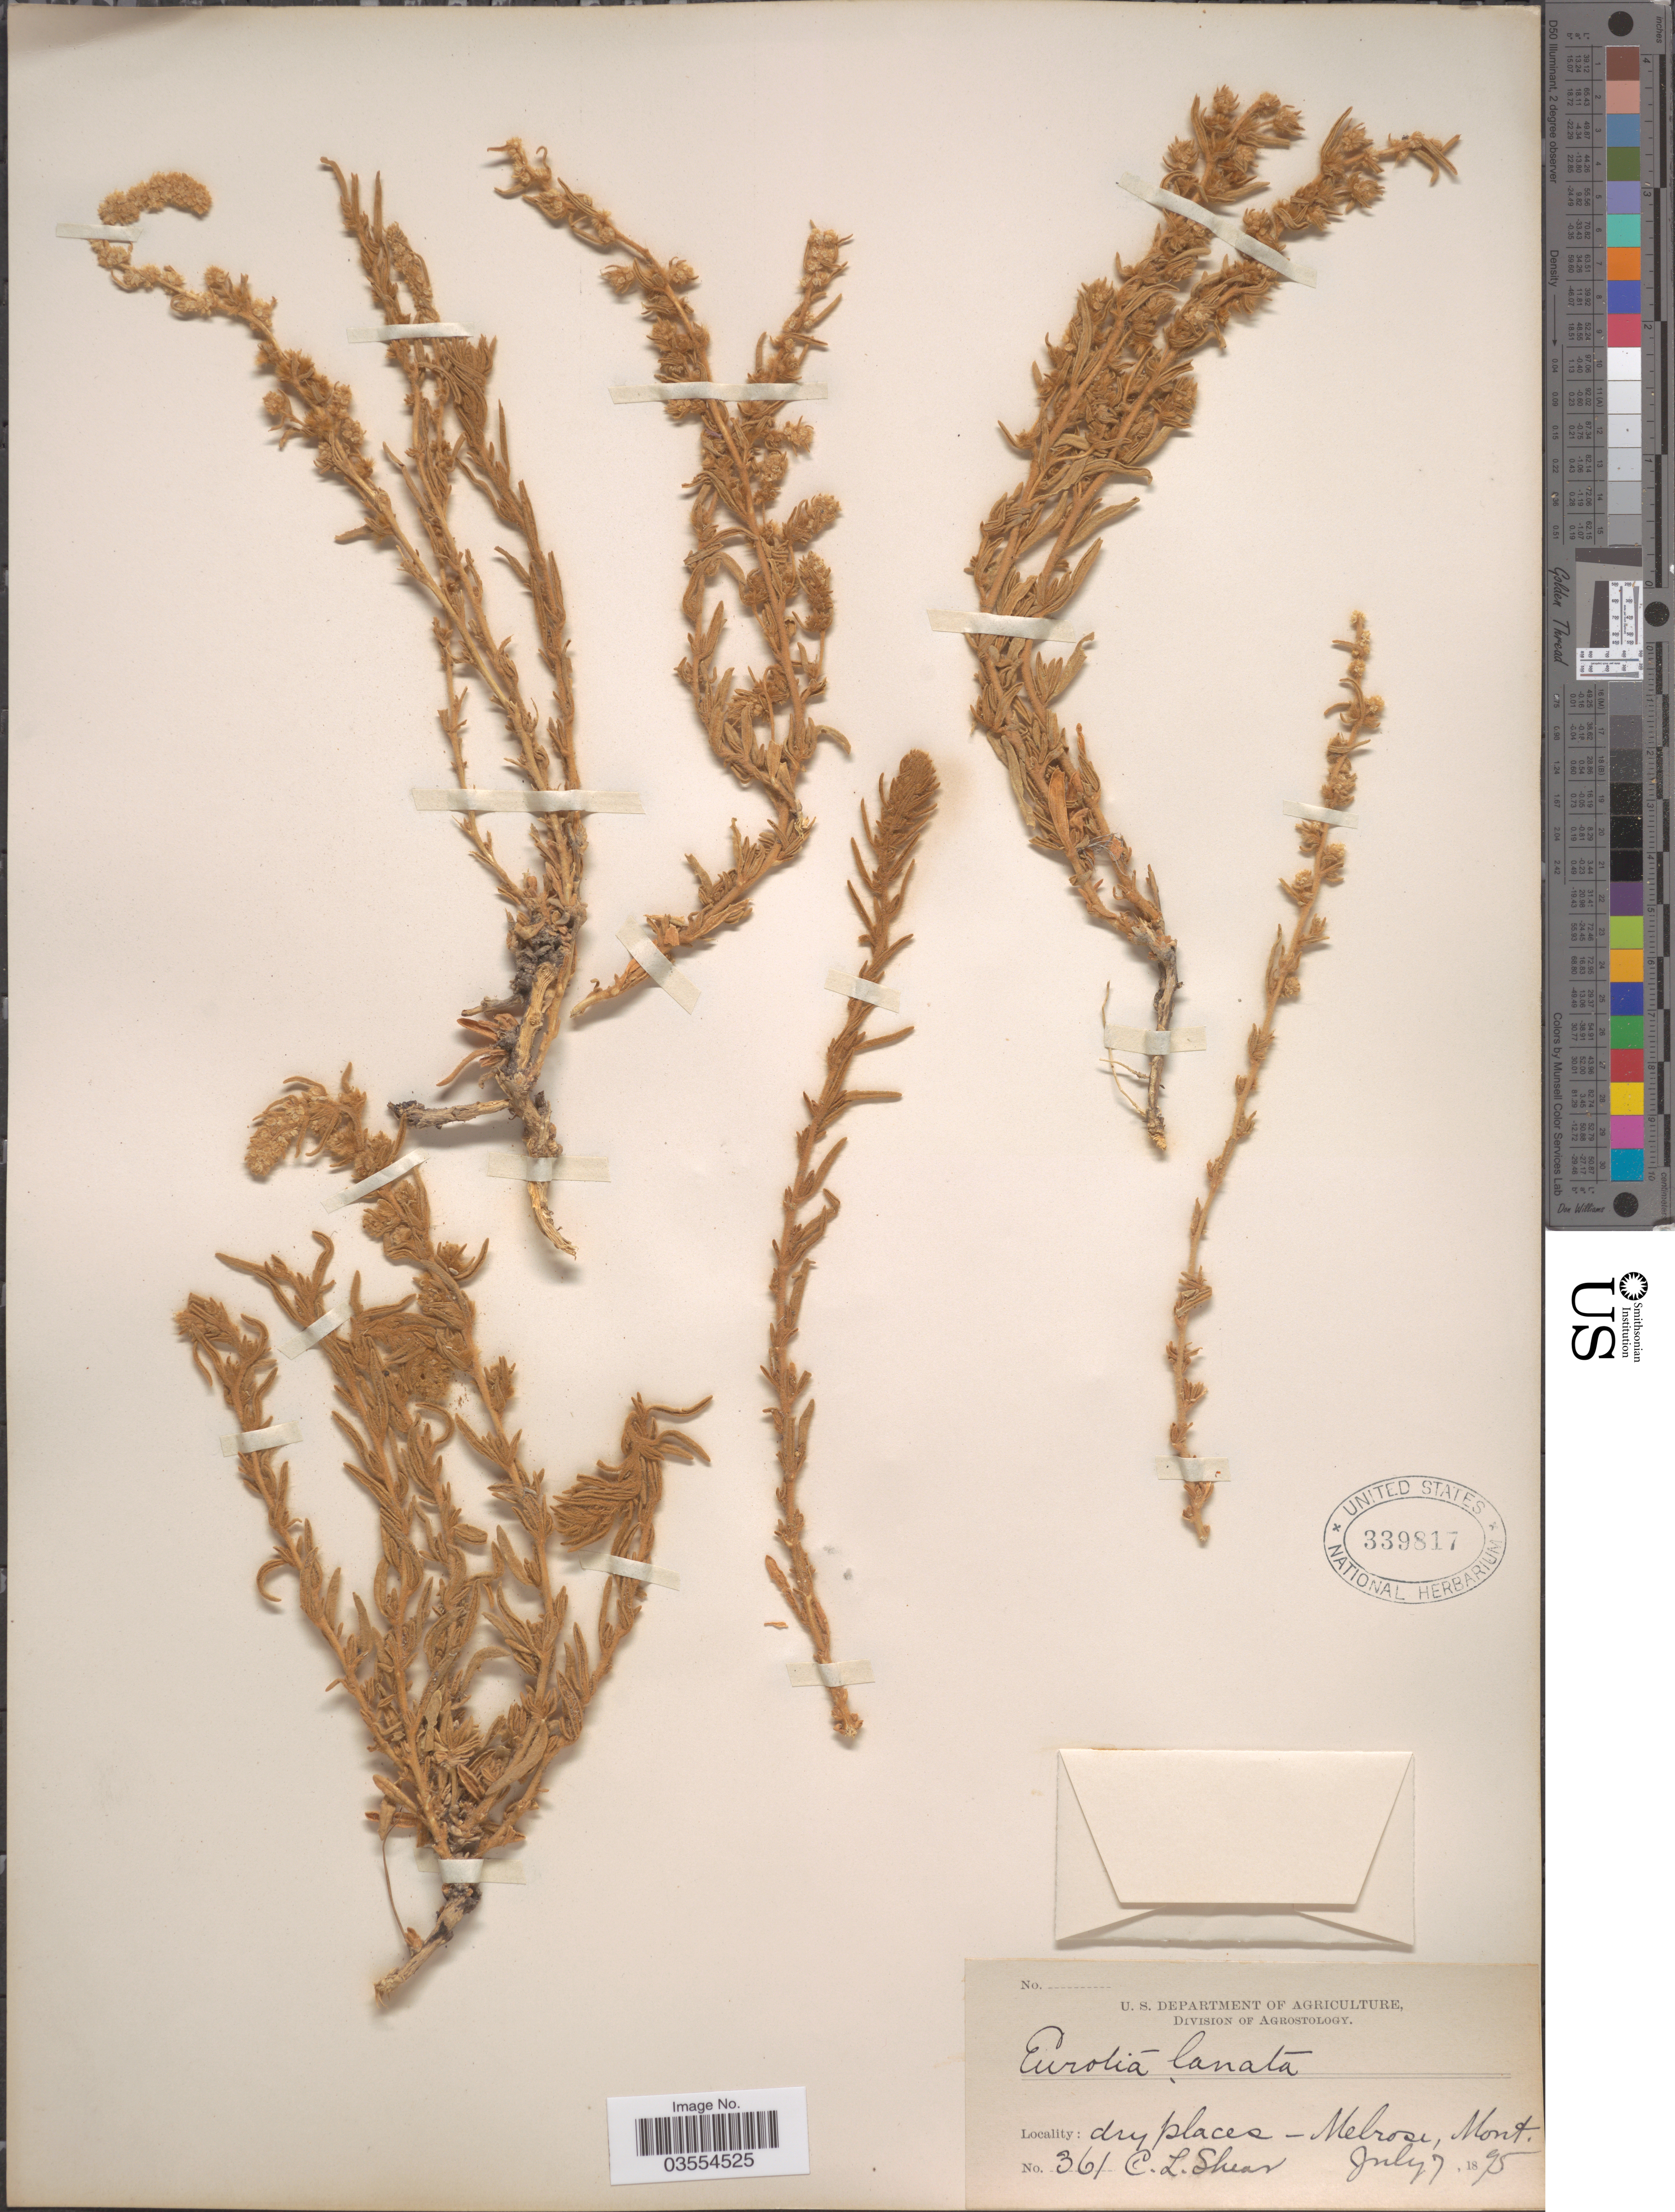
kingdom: Plantae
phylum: Tracheophyta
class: Magnoliopsida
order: Caryophyllales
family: Amaranthaceae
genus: Krascheninnikovia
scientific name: Krascheninnikovia lanata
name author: (Pursh) A. Meeuse & A.Smit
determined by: U.S. National Herbarium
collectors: C. L. Shear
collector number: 361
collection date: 1895-07-07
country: United States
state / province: Montana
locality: Melrose.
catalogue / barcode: US 339817